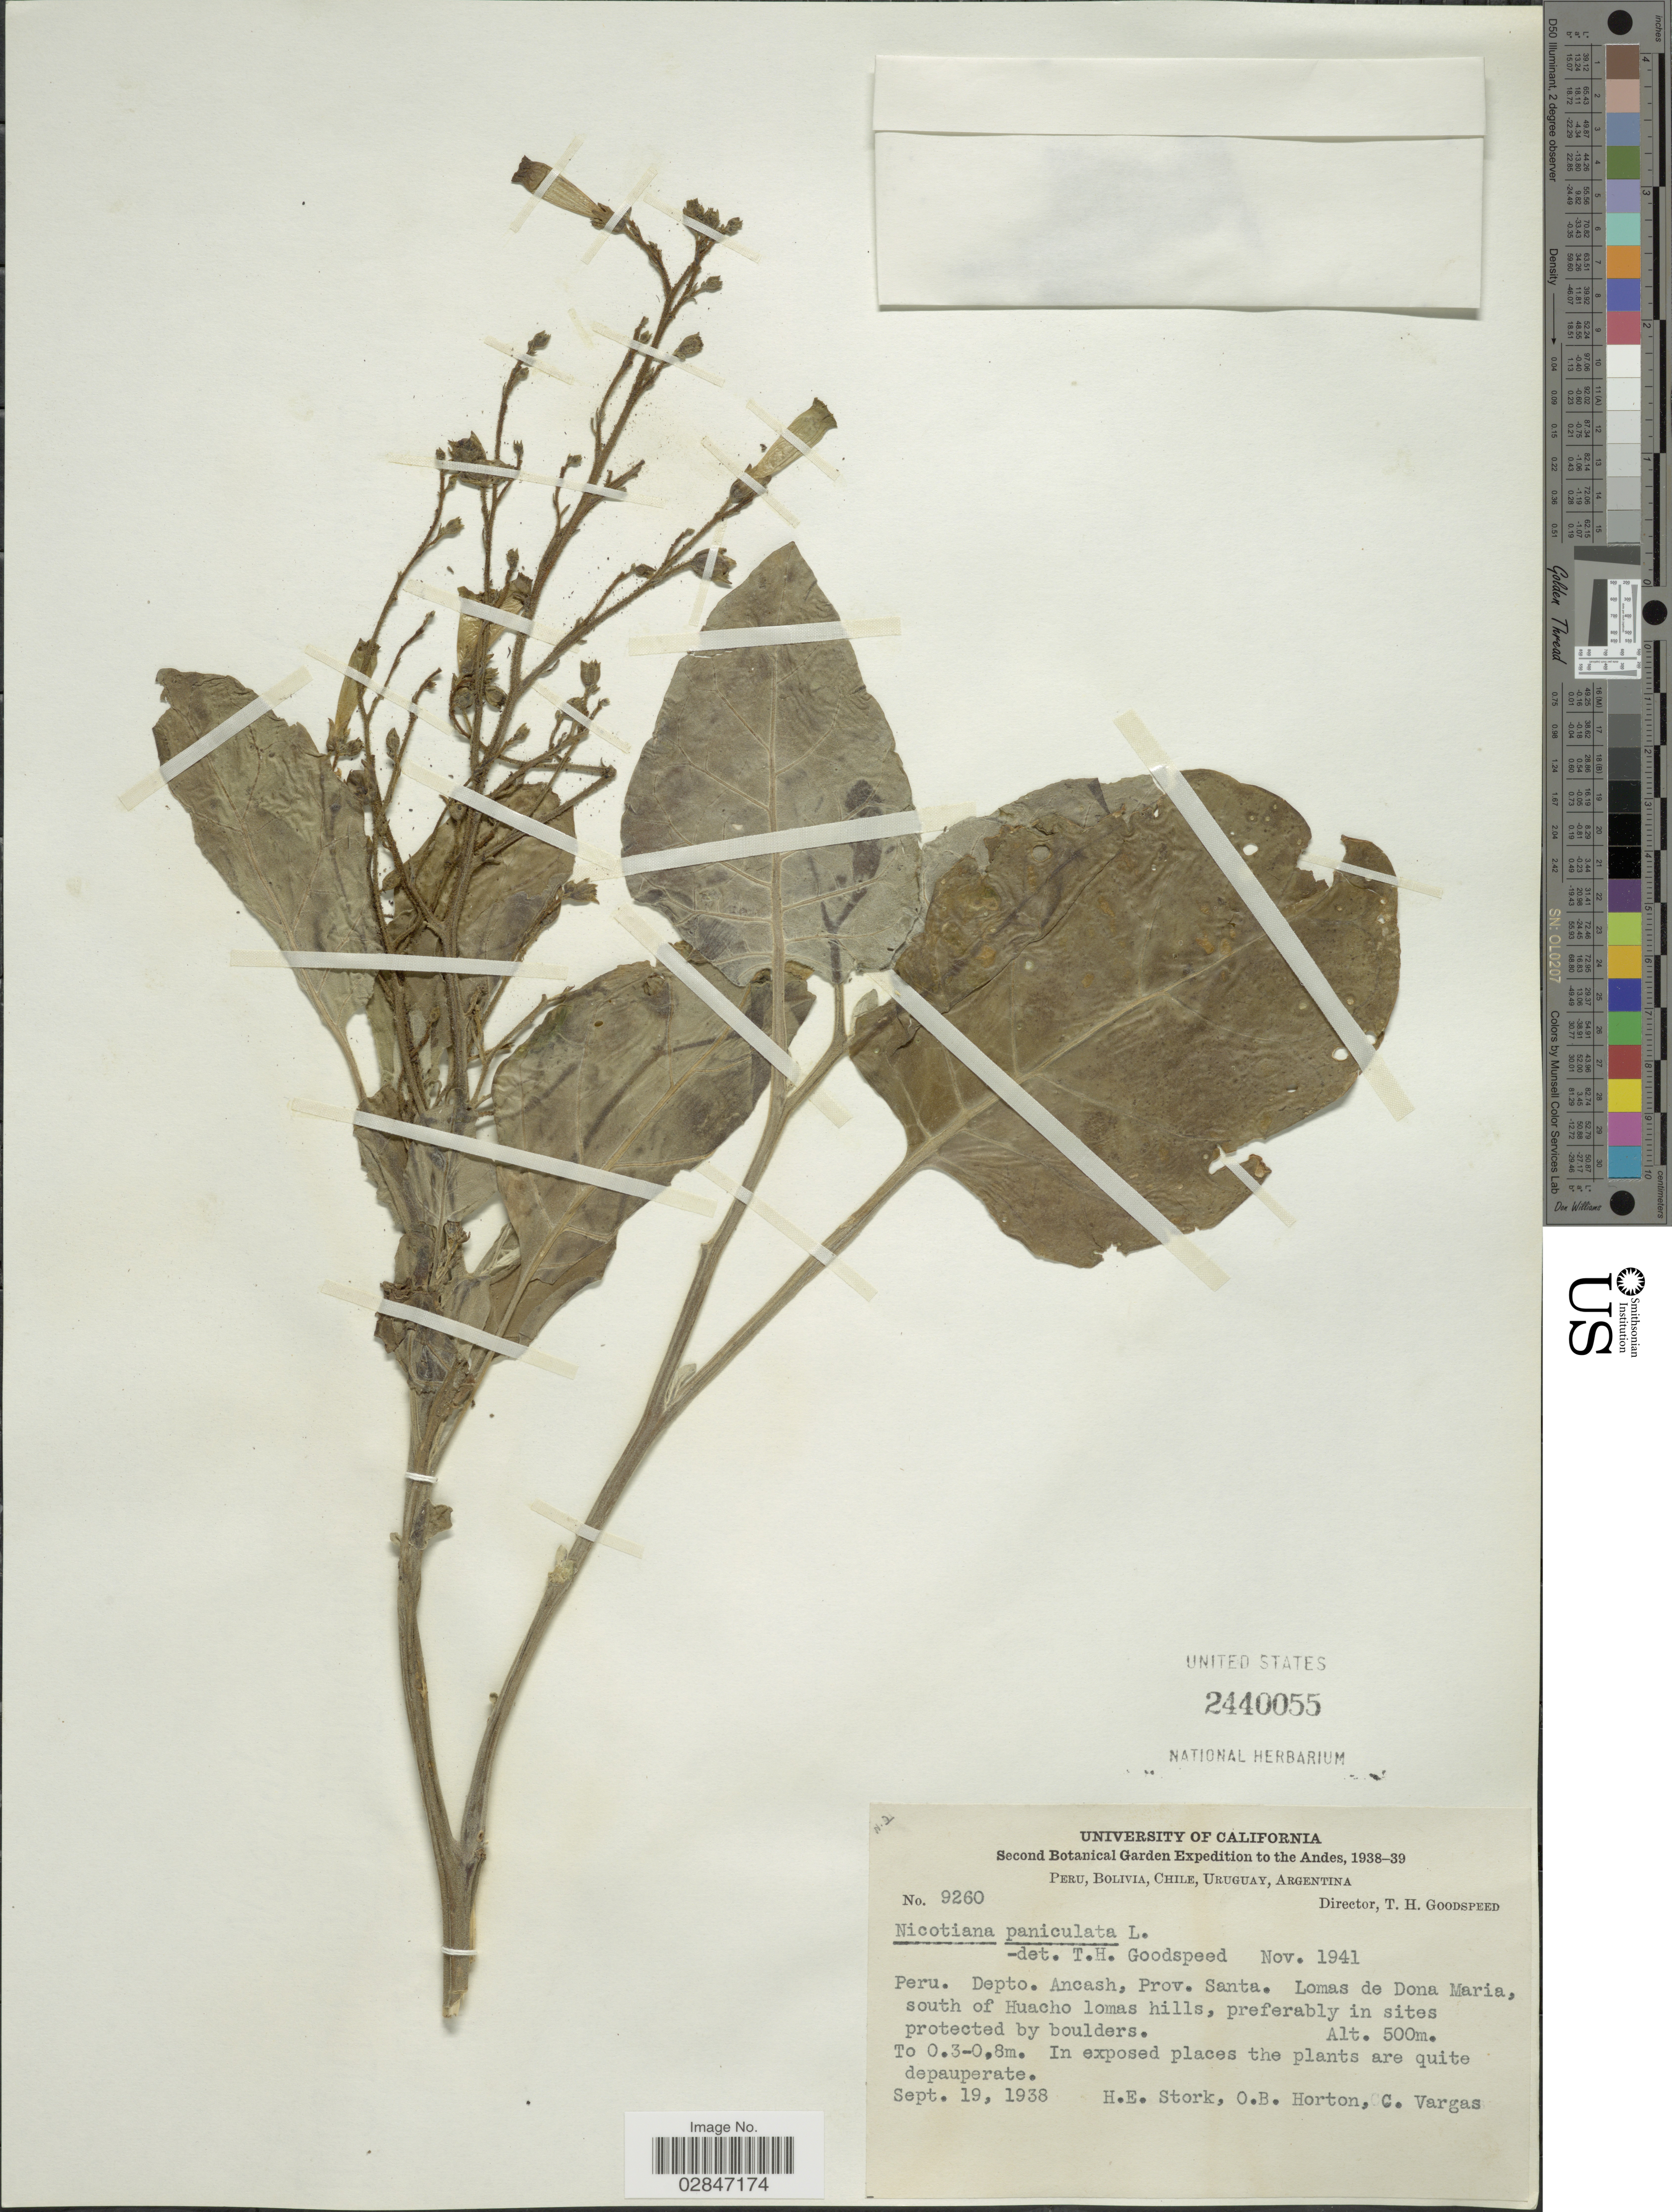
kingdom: Plantae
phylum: Tracheophyta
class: Magnoliopsida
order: Solanales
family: Solanaceae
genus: Nicotiana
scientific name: Nicotiana paniculata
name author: L.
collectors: H. E. Stork, O. B. Horton & C. Vargas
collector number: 9260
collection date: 1938-09-19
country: Peru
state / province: Ancash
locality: The Andes, Depto. Ancash, Prov. Santa, Lomas de Dona Maria, south of Huacho lomas hills.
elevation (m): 500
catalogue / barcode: US 2440055